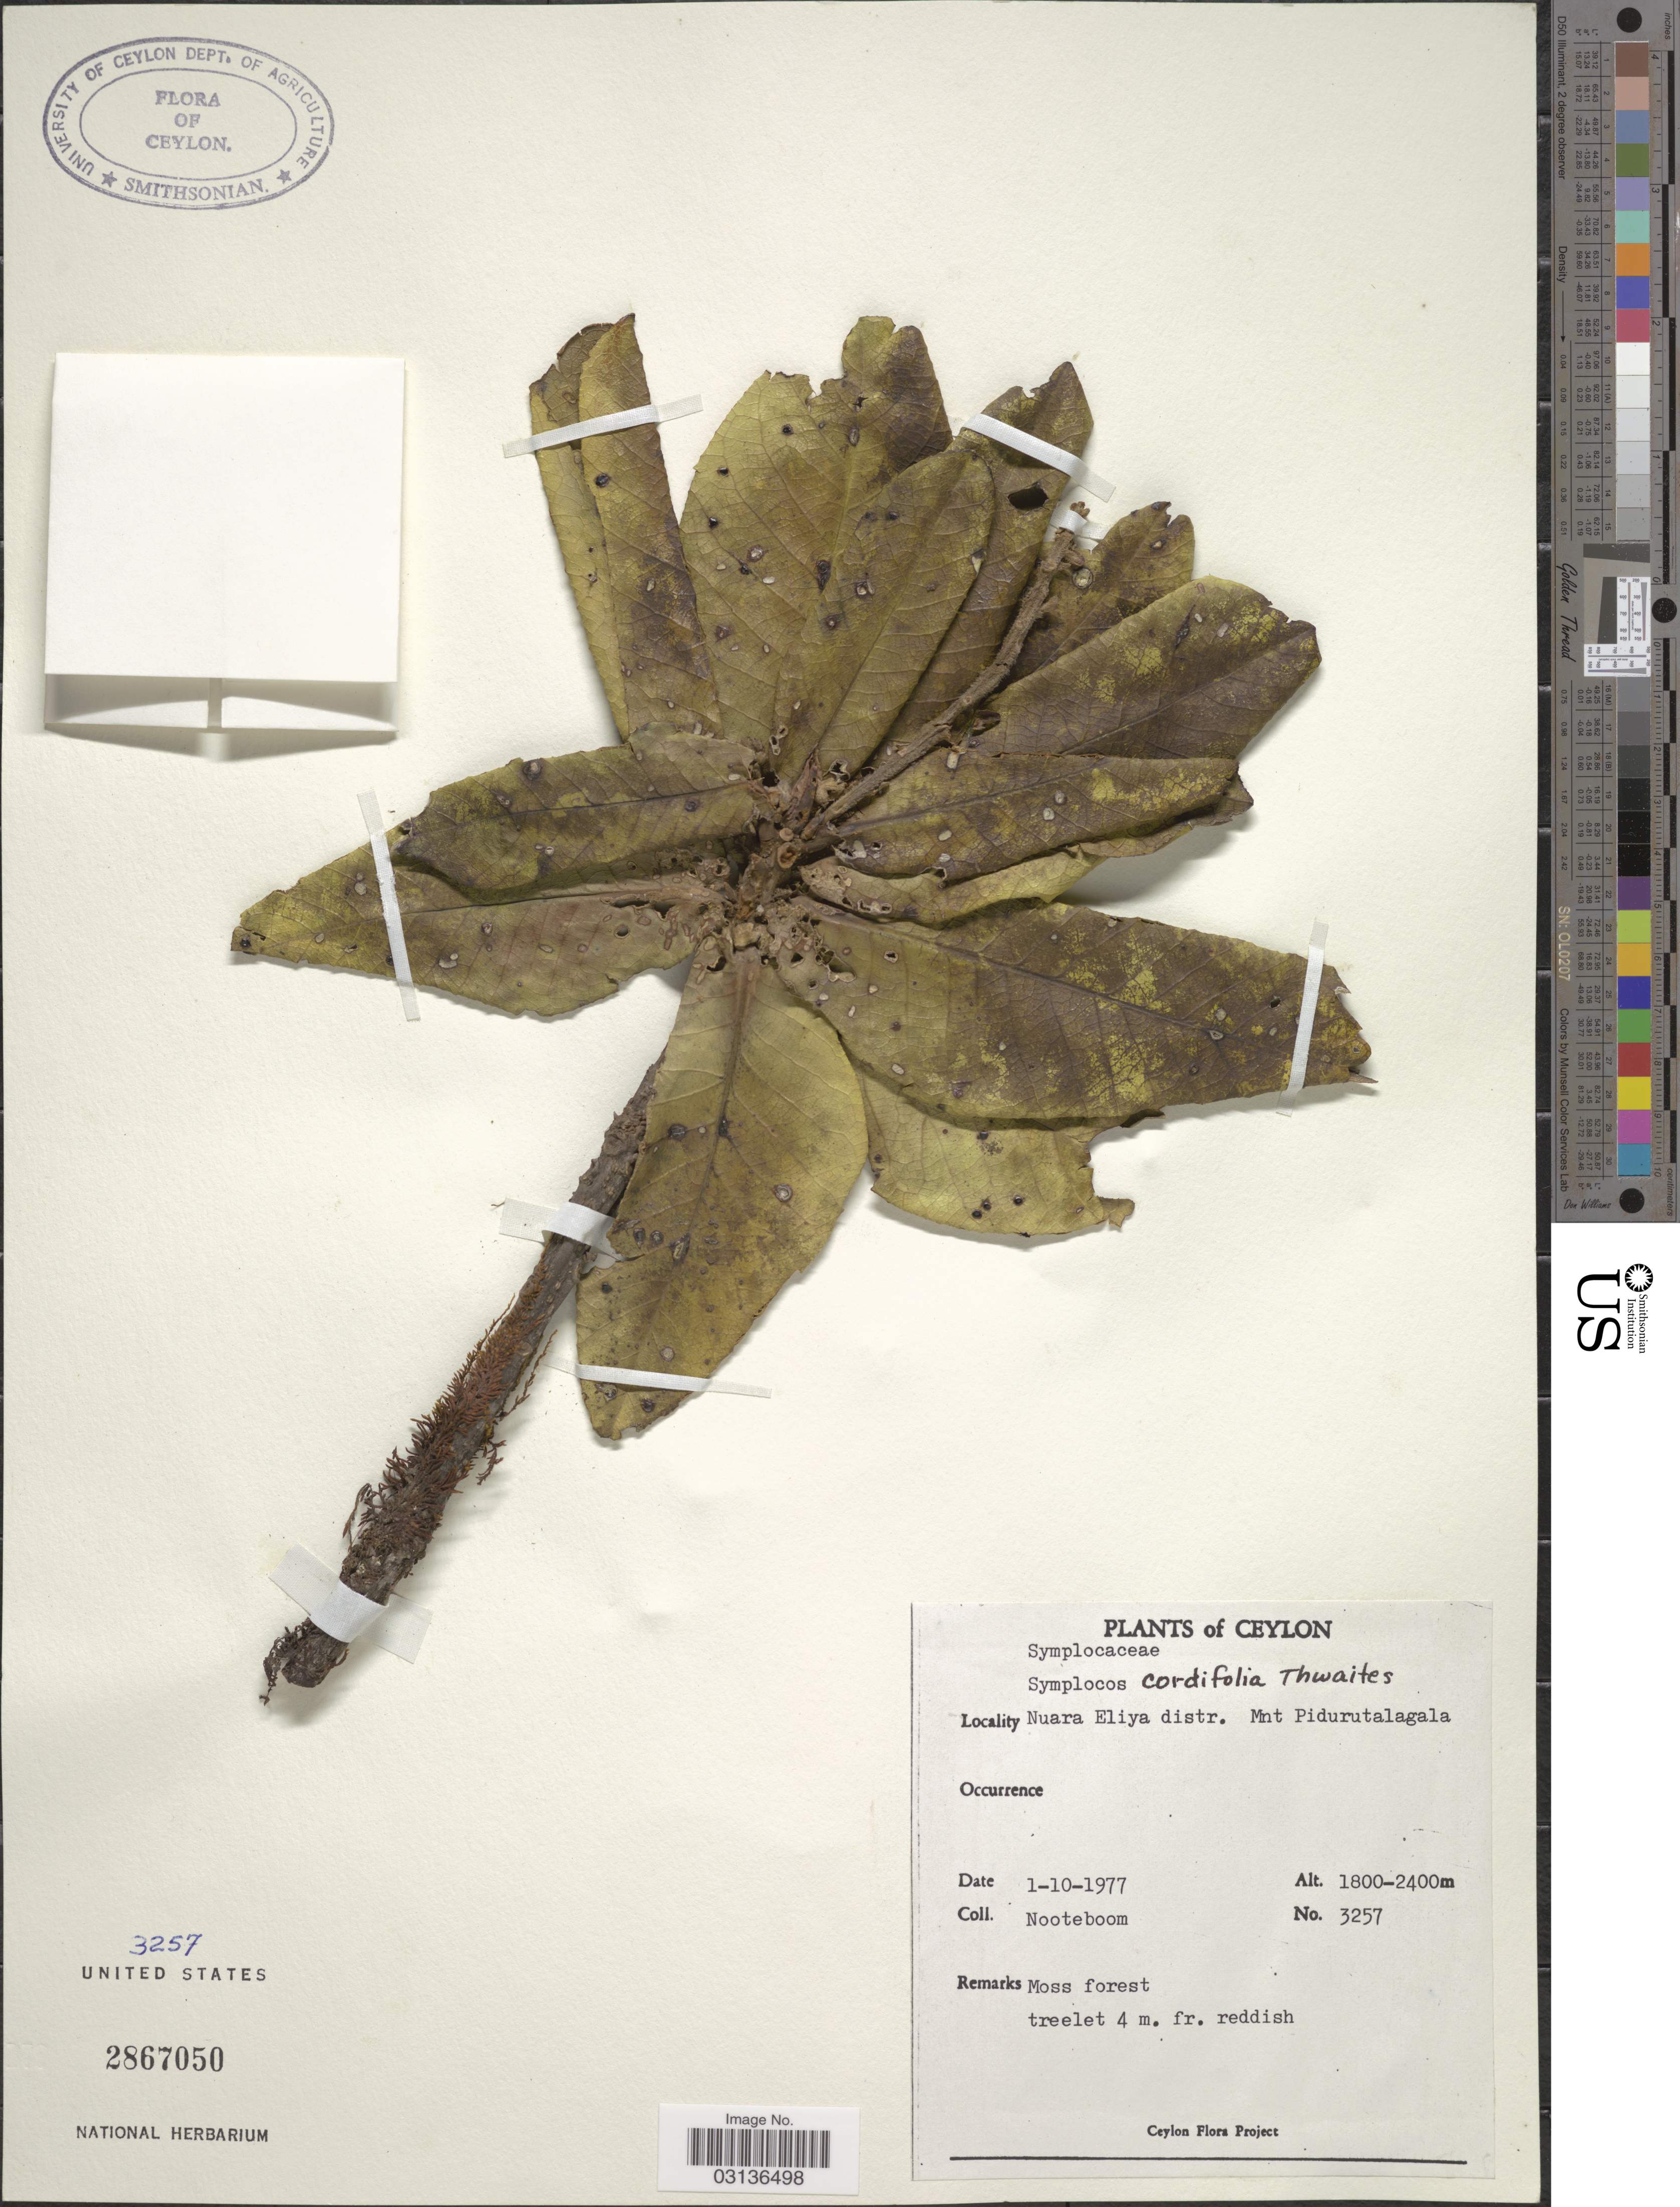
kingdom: Plantae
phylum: Tracheophyta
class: Magnoliopsida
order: Ericales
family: Symplocaceae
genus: Symplocos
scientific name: Symplocos cordifolia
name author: Thwaites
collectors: Nooteboom, --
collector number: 3257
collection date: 1977-10-01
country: Sri Lanka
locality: Ceylon. Nuara Eliya distr. Mnt Pidurutalagala.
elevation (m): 1800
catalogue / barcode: US 2867050